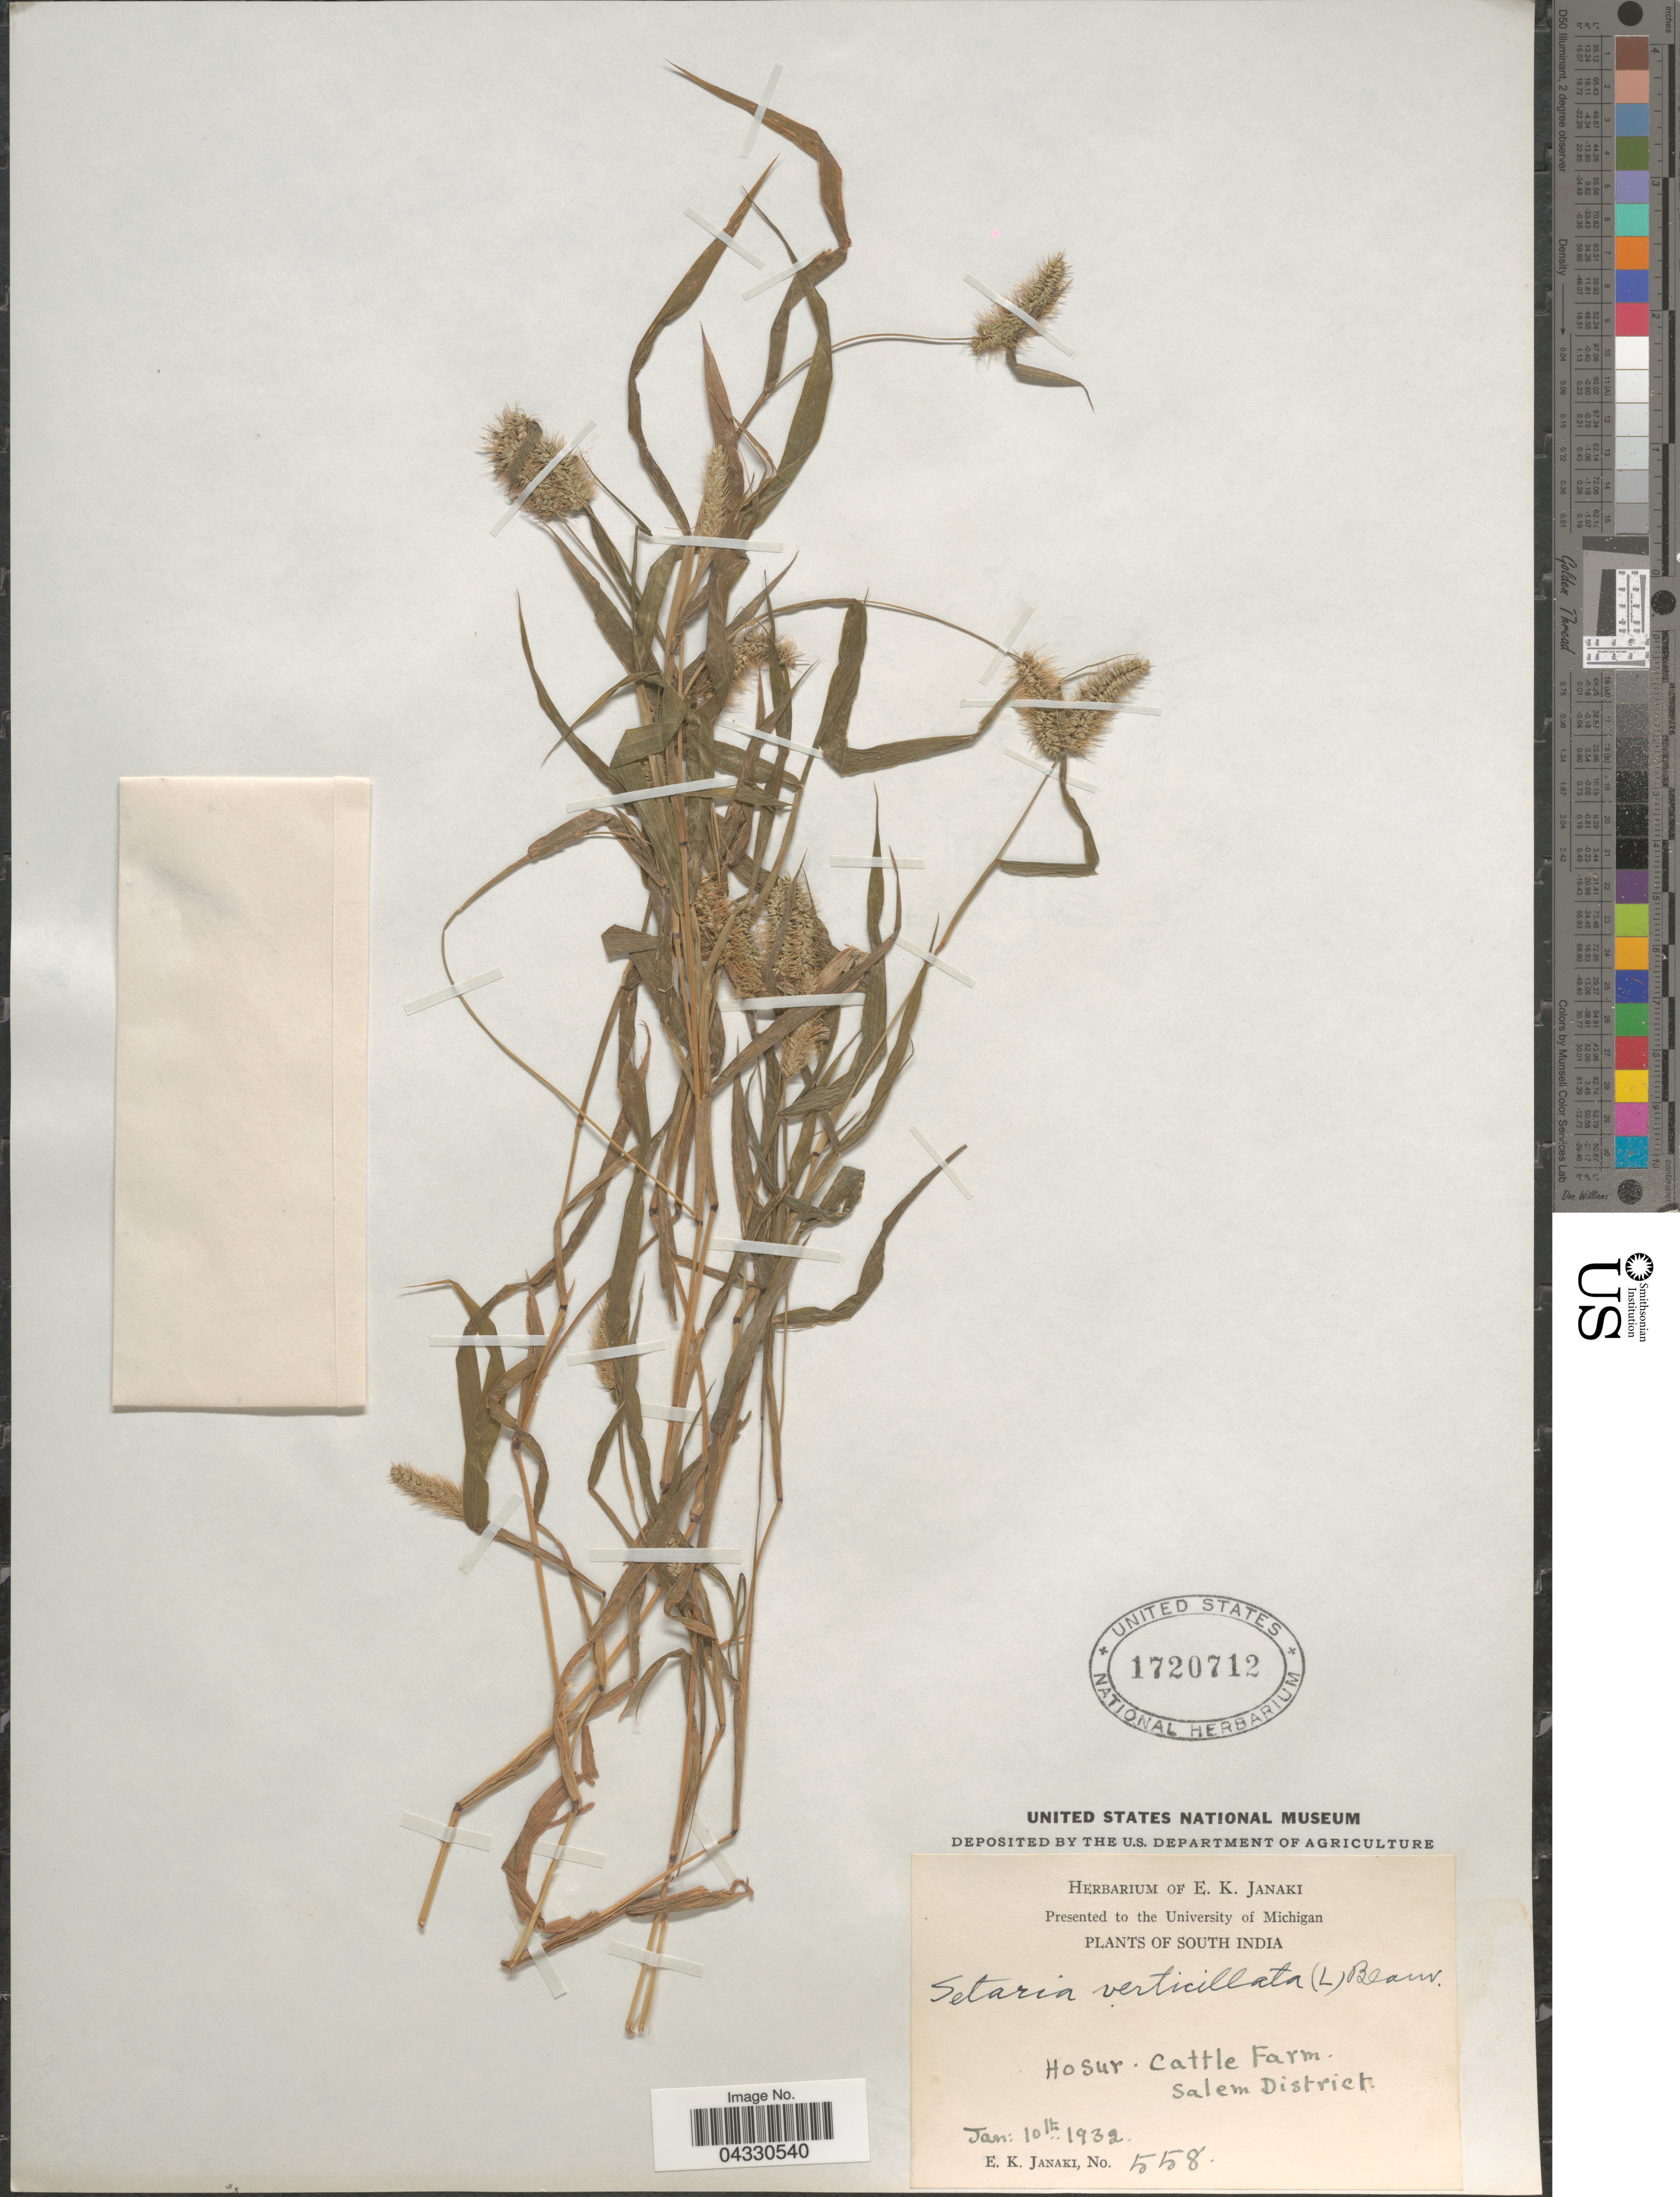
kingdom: Plantae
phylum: Tracheophyta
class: Liliopsida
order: Poales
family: Poaceae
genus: Setaria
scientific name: Setaria verticillata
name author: (L.) P. Beauv.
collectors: E. Janaki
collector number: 558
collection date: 1932-01-10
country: India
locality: South India. Hosur. Cattle Farm. Salem District.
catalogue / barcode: US 1720712